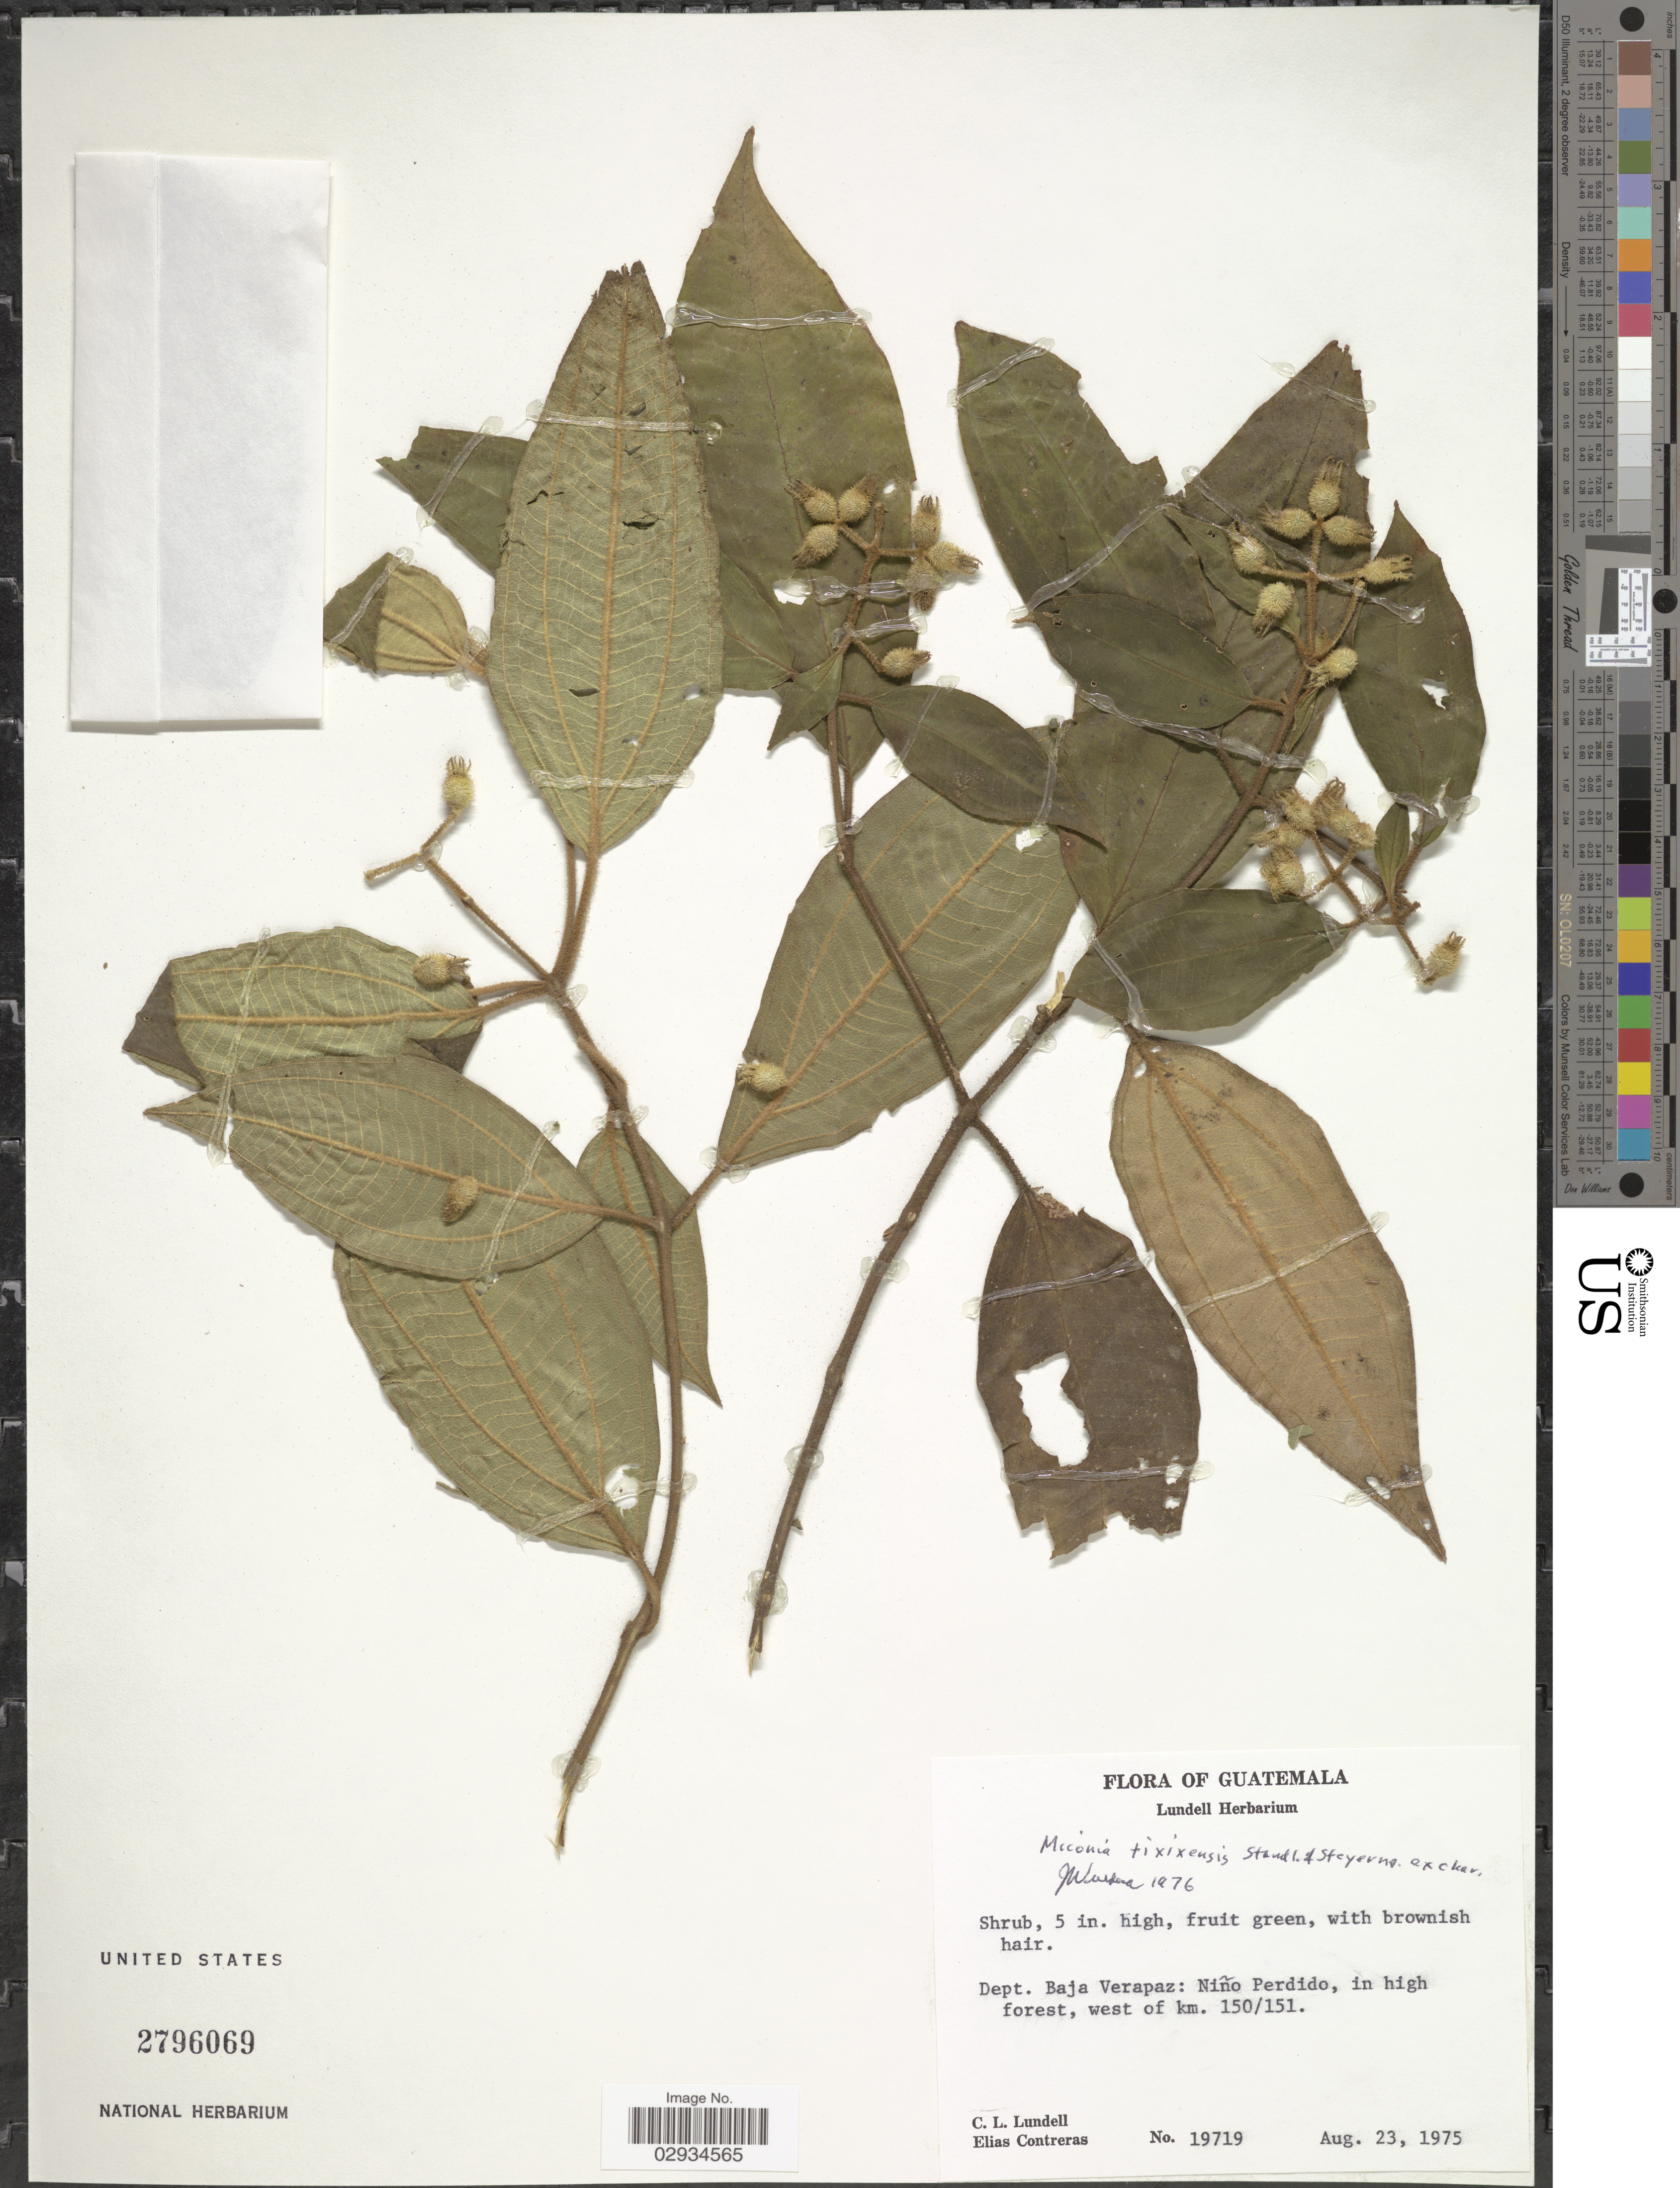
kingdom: Plantae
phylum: Tracheophyta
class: Magnoliopsida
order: Myrtales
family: Melastomataceae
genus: Miconia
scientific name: Miconia tixixensis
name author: Standl. & Steyerm.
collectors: C. L. Lundell & E. Contreras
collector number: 19719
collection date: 1975-08-23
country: Guatemala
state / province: Baja Verapaz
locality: Dept. Baja Verapaz: Niño Perdido, west of km. 150/151.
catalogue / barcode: US 2796069